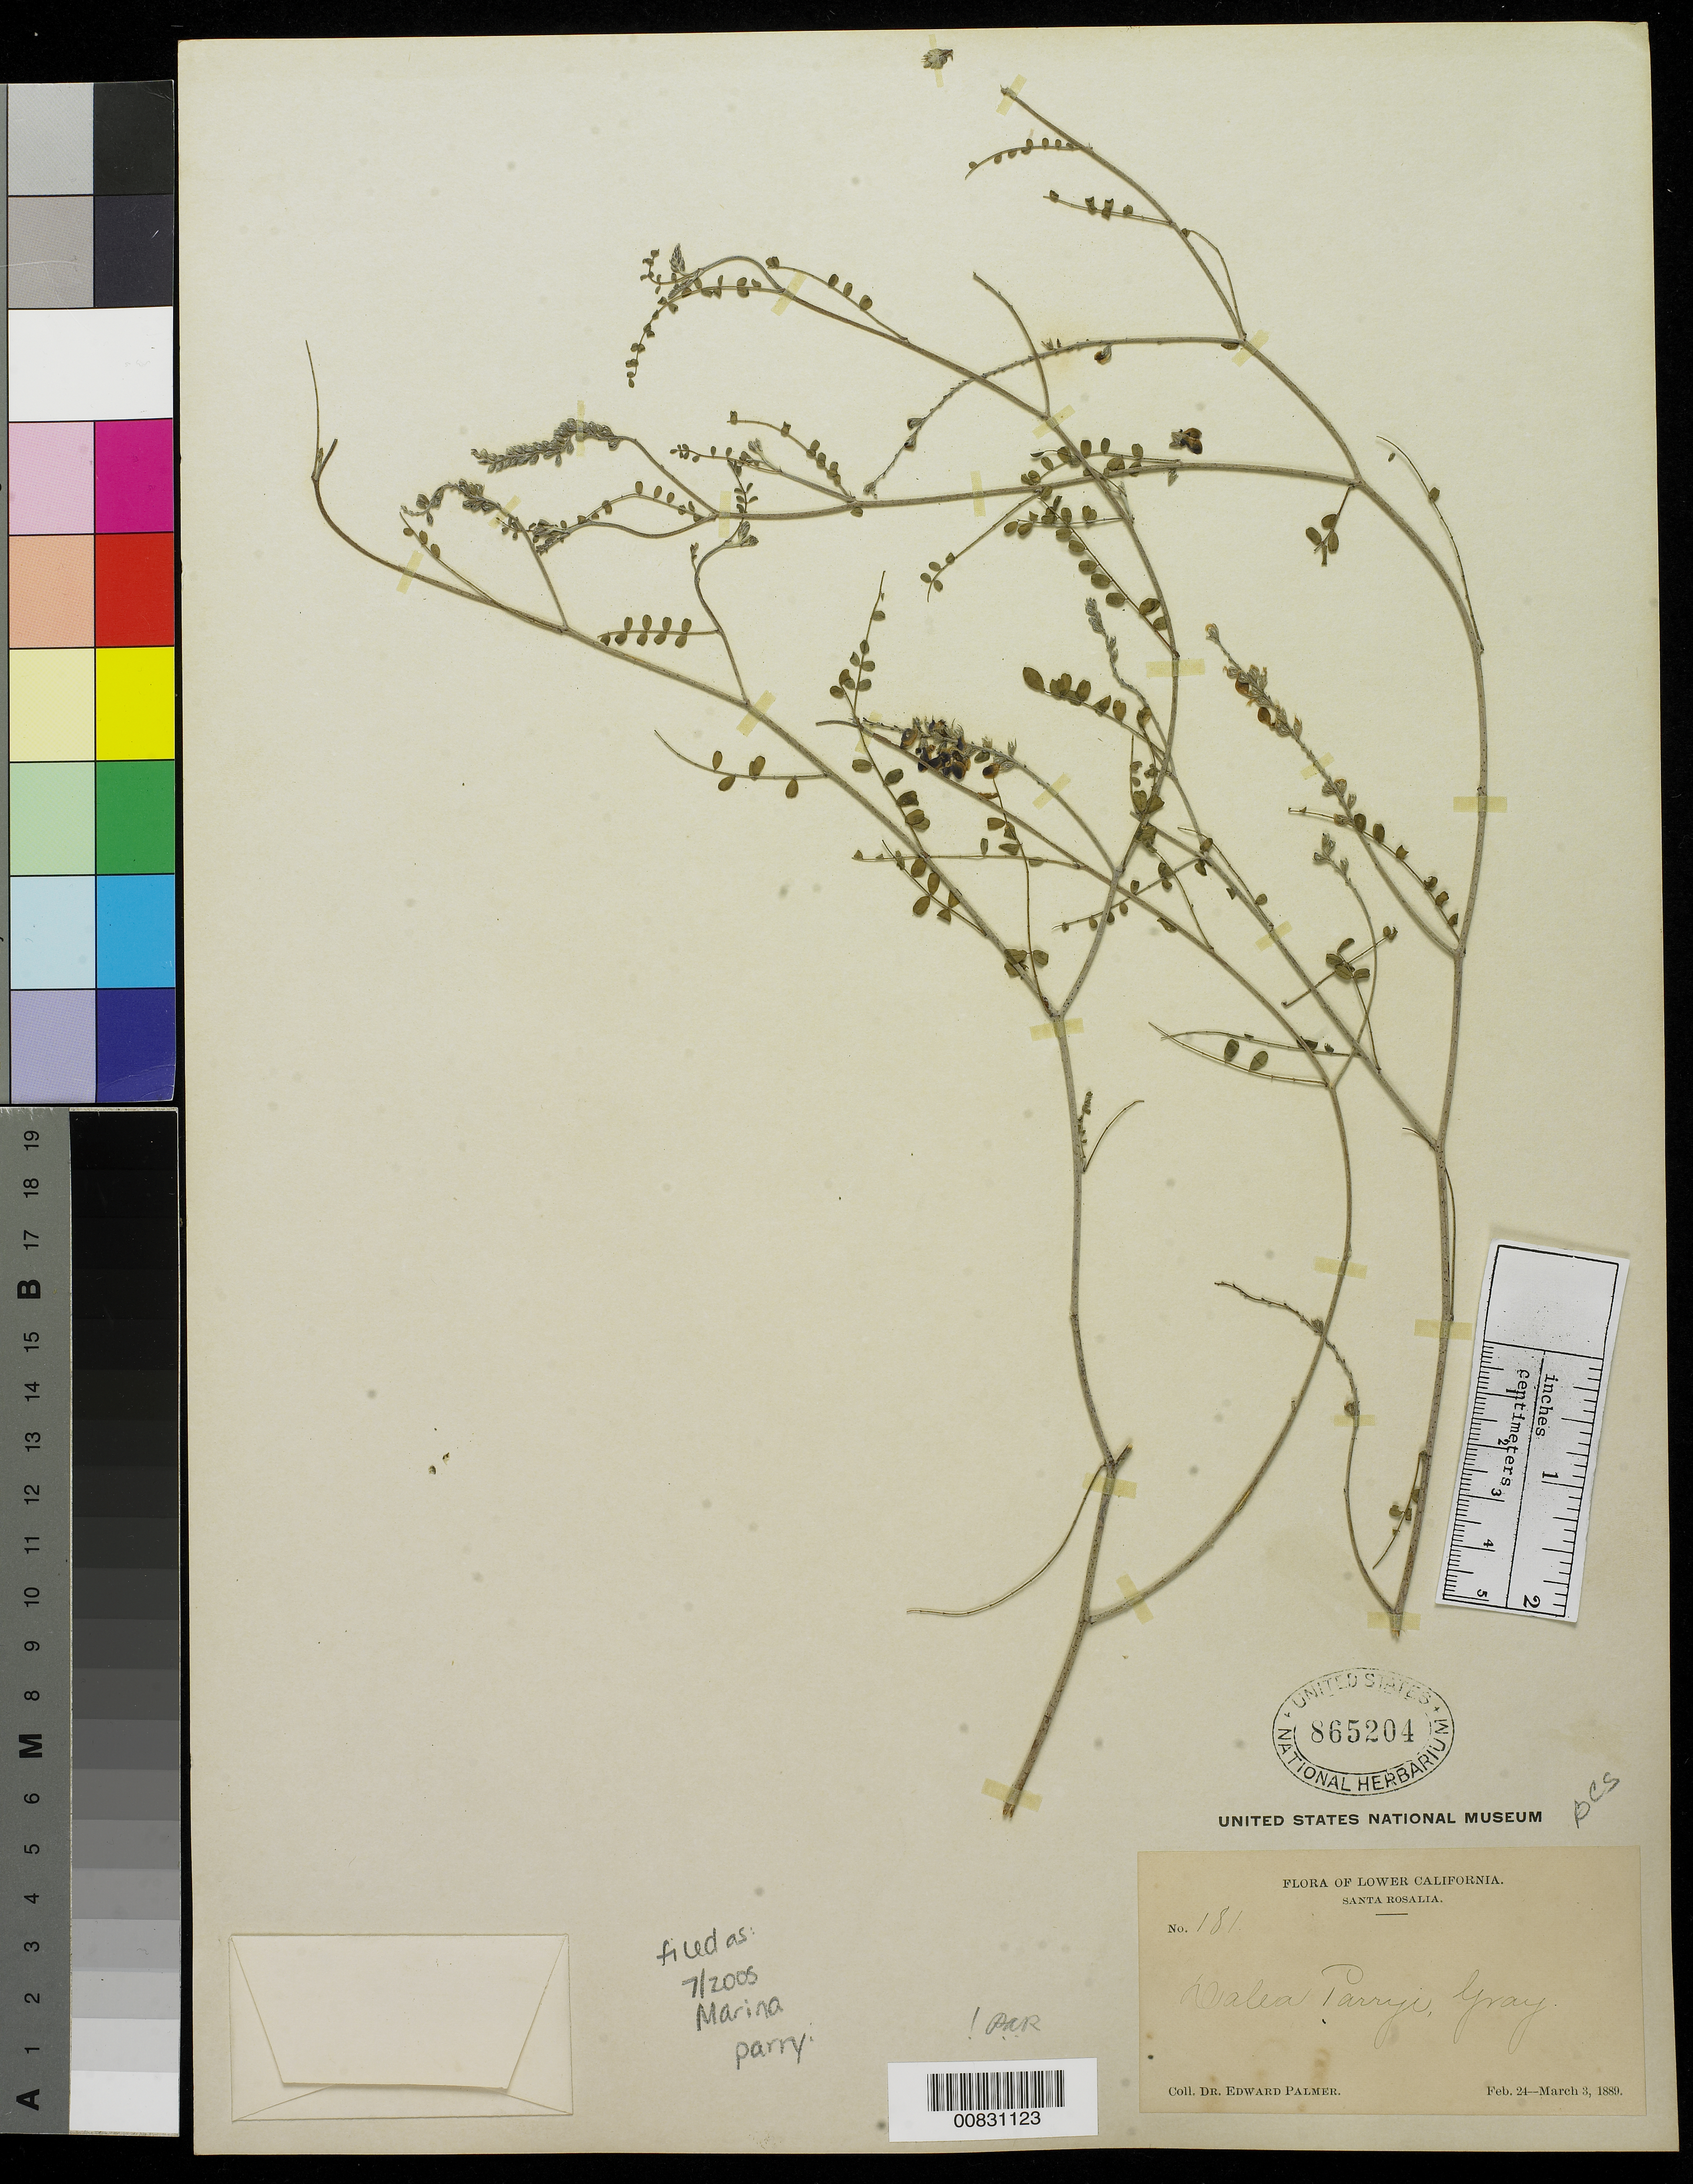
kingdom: Plantae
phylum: Tracheophyta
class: Magnoliopsida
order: Fabales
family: Fabaceae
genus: Marina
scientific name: Marina parryi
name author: (Torr. & A. Gray) Barneby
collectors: E. Palmer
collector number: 181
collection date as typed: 24 Feb 1889 to 03 Mar 1889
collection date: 1889-02-24/1889-03-03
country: Mexico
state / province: Baja California Sur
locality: Lower California, Santa Rosalia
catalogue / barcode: US 865204